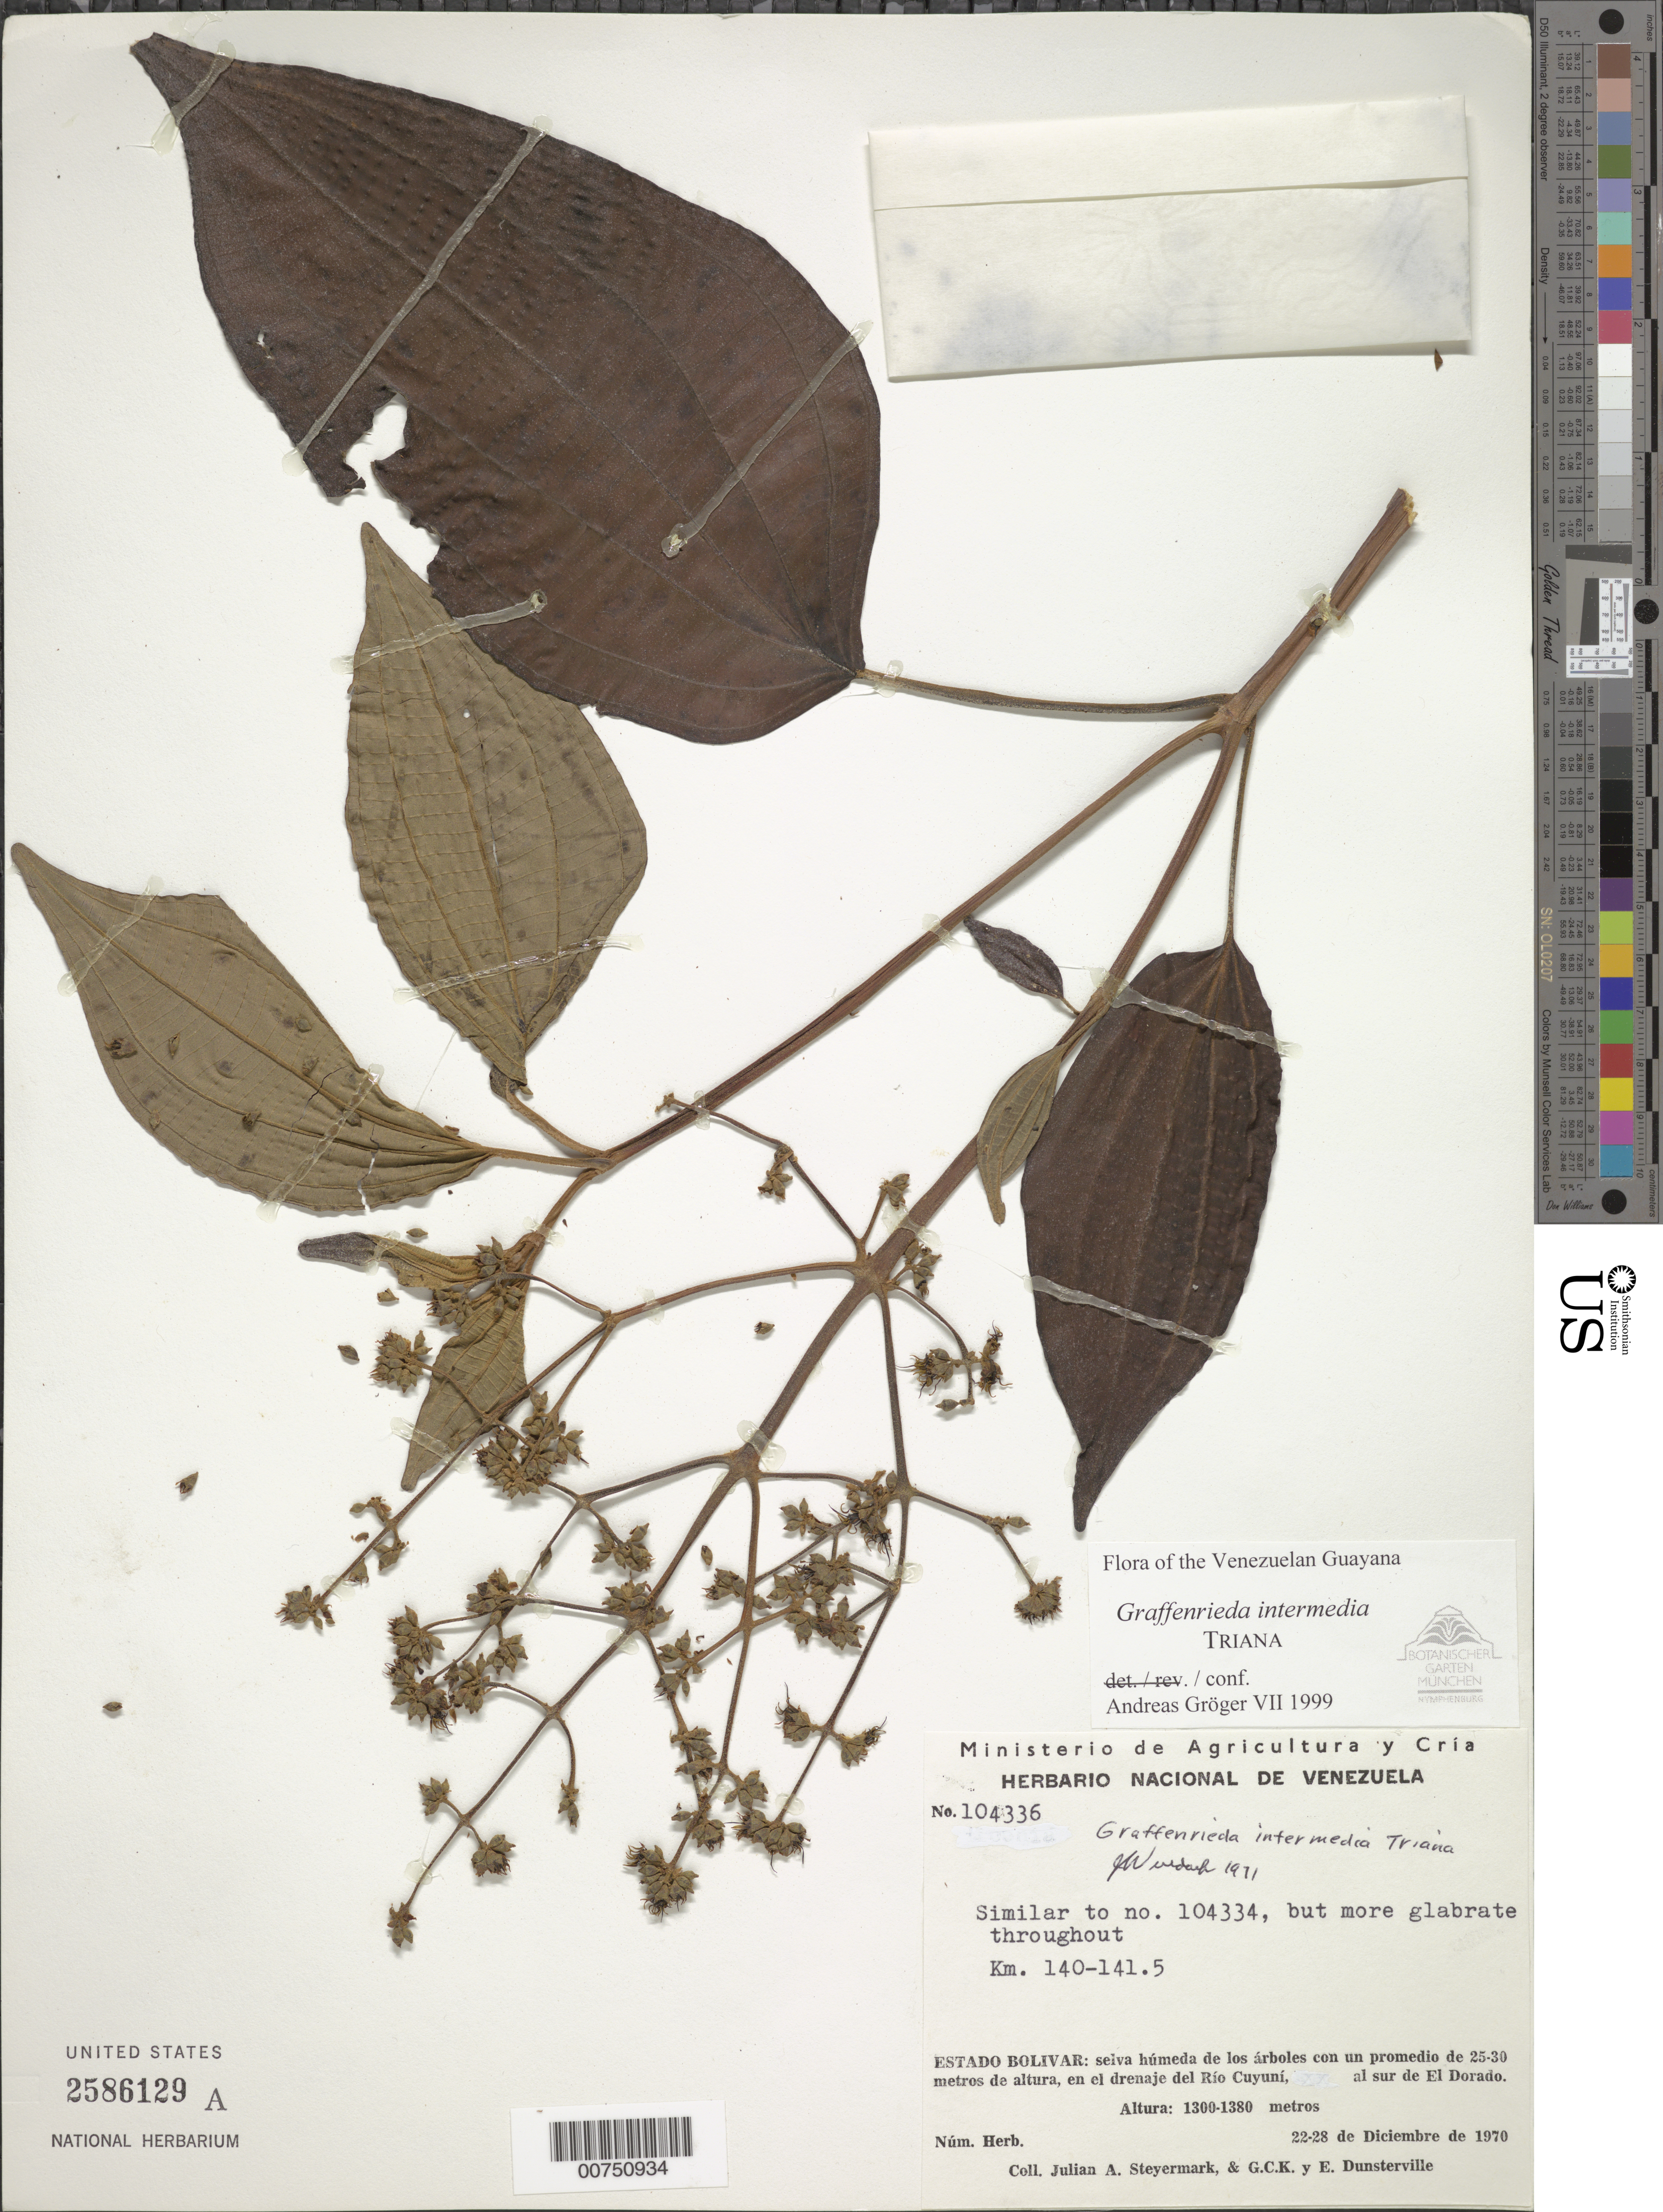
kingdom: Plantae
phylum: Tracheophyta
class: Magnoliopsida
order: Myrtales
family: Melastomataceae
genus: Graffenrieda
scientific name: Graffenrieda intermedia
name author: Triana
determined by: Gröger, A.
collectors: J. Steyermark, G. C. K. Dunsterville & E. Dunsterville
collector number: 104336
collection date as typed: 22-Dec-70 to 28-Dec-70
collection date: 1970-12-22/1970-12-28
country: Venezuela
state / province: Bolívar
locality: Río Cuyuni, S of El Dorado, km 140-141.5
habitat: Wet forest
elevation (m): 1300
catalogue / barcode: US 2586129A